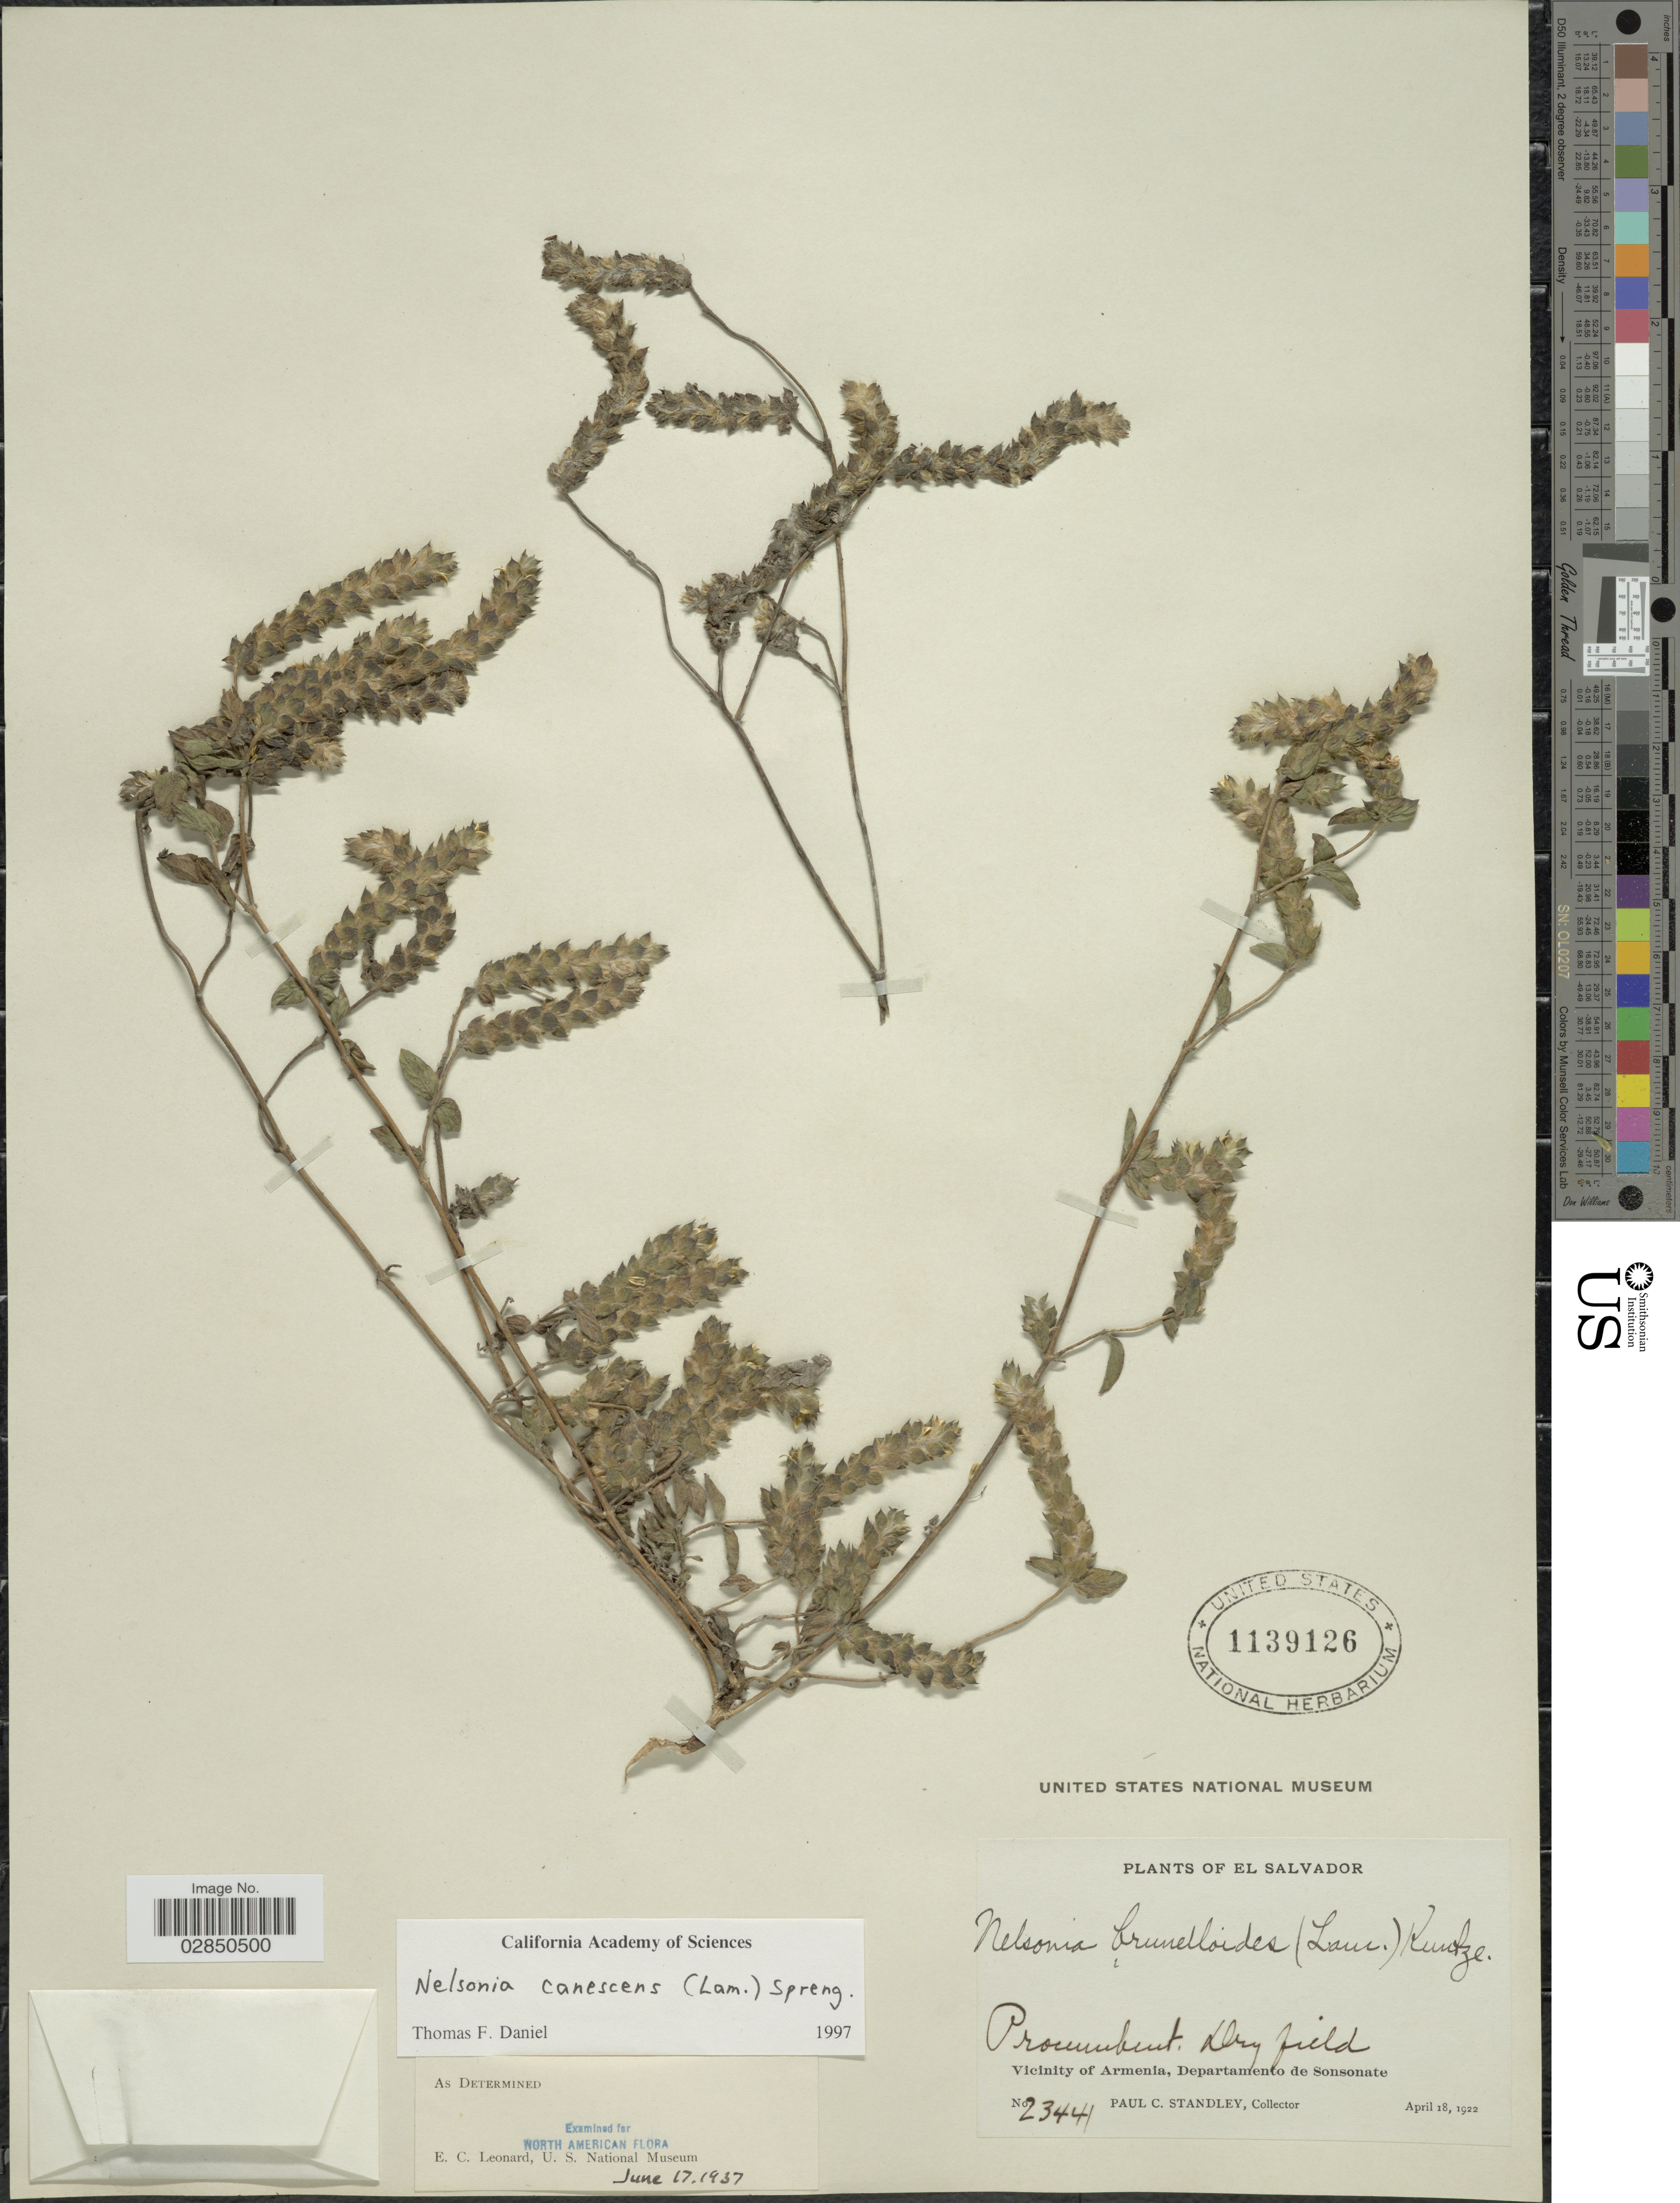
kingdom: Plantae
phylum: Tracheophyta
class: Magnoliopsida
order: Lamiales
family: Acanthaceae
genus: Nelsonia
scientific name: Nelsonia brunelloides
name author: (Lam.) Kuntze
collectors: P. C. Standley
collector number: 23441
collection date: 1922-04-18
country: El Salvador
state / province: Sonsonate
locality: Vicinity of Armenia, Departamento de Sonsonate.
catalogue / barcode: US 1139126